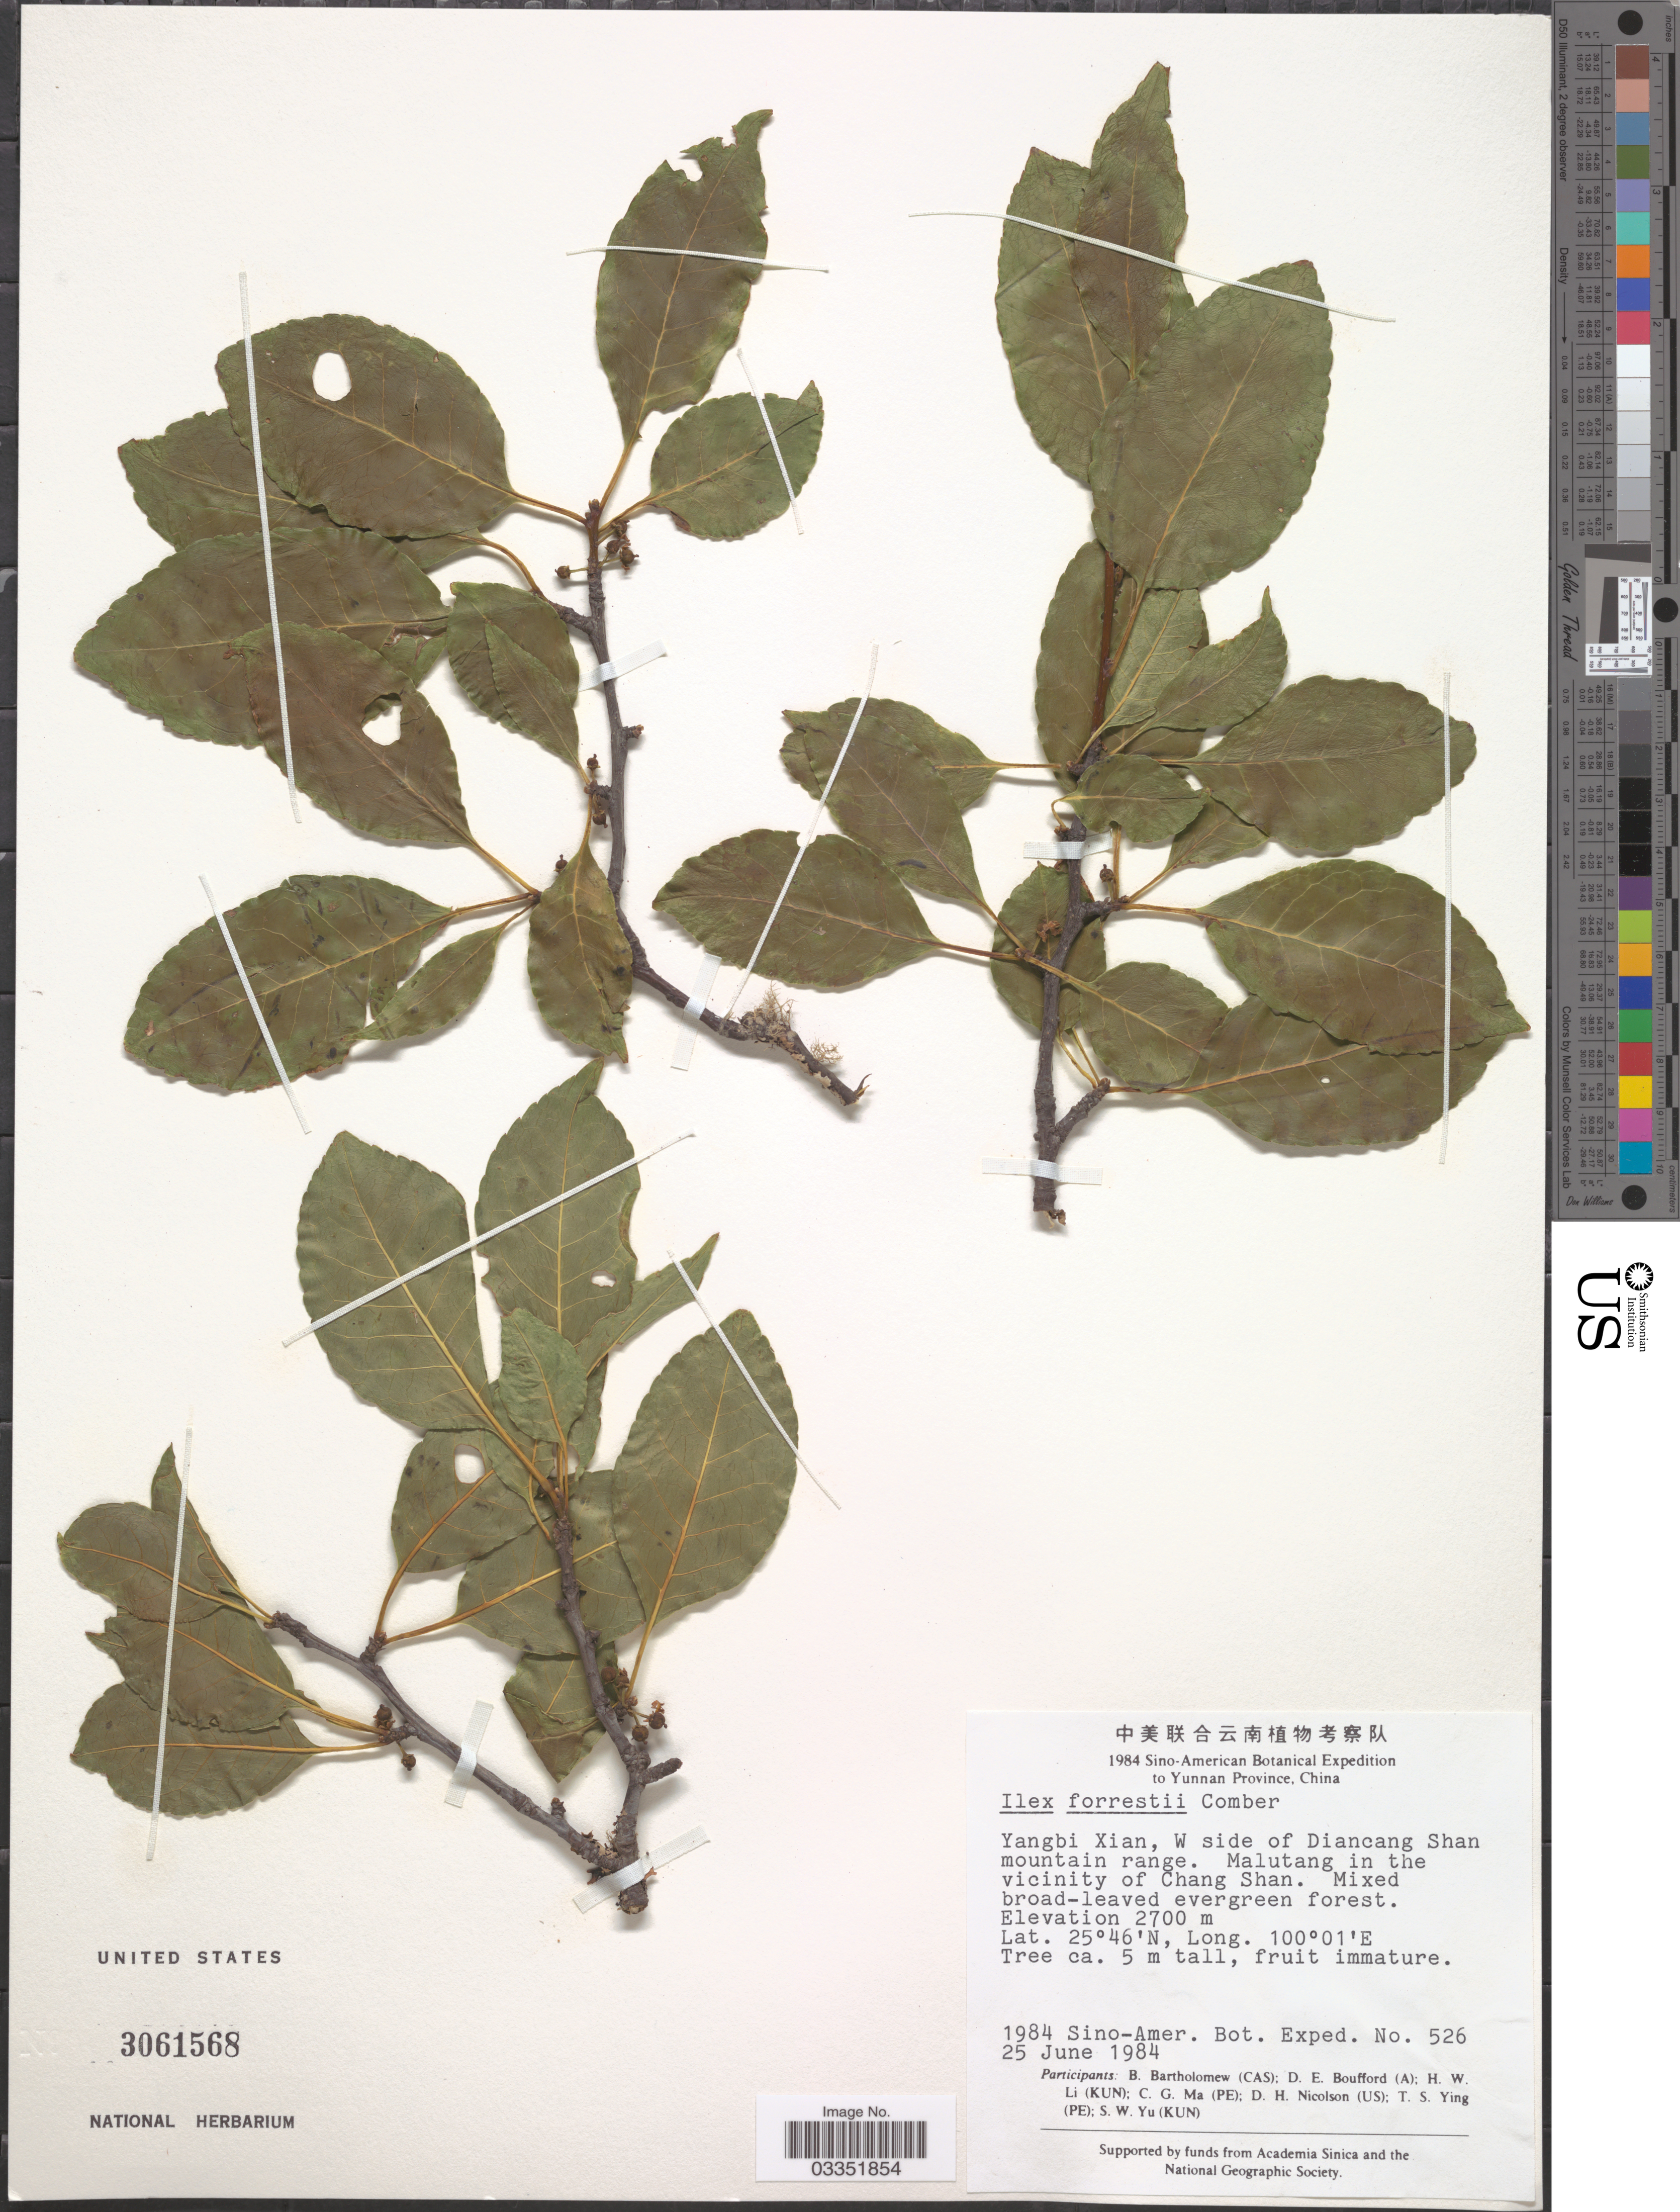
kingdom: Plantae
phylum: Tracheophyta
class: Magnoliopsida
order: Aquifoliales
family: Aquifoliaceae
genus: Ilex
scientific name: Ilex forrestii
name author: H.F. Comber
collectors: Sino-Amer. Bot. Exped. 1984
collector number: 526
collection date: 1984-06-25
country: China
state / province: Yunnan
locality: Yangbi Xian, W side of Diancang Shan mountain range. Malutang in the vicinity of Chang Shan.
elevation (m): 2700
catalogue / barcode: US 3061568